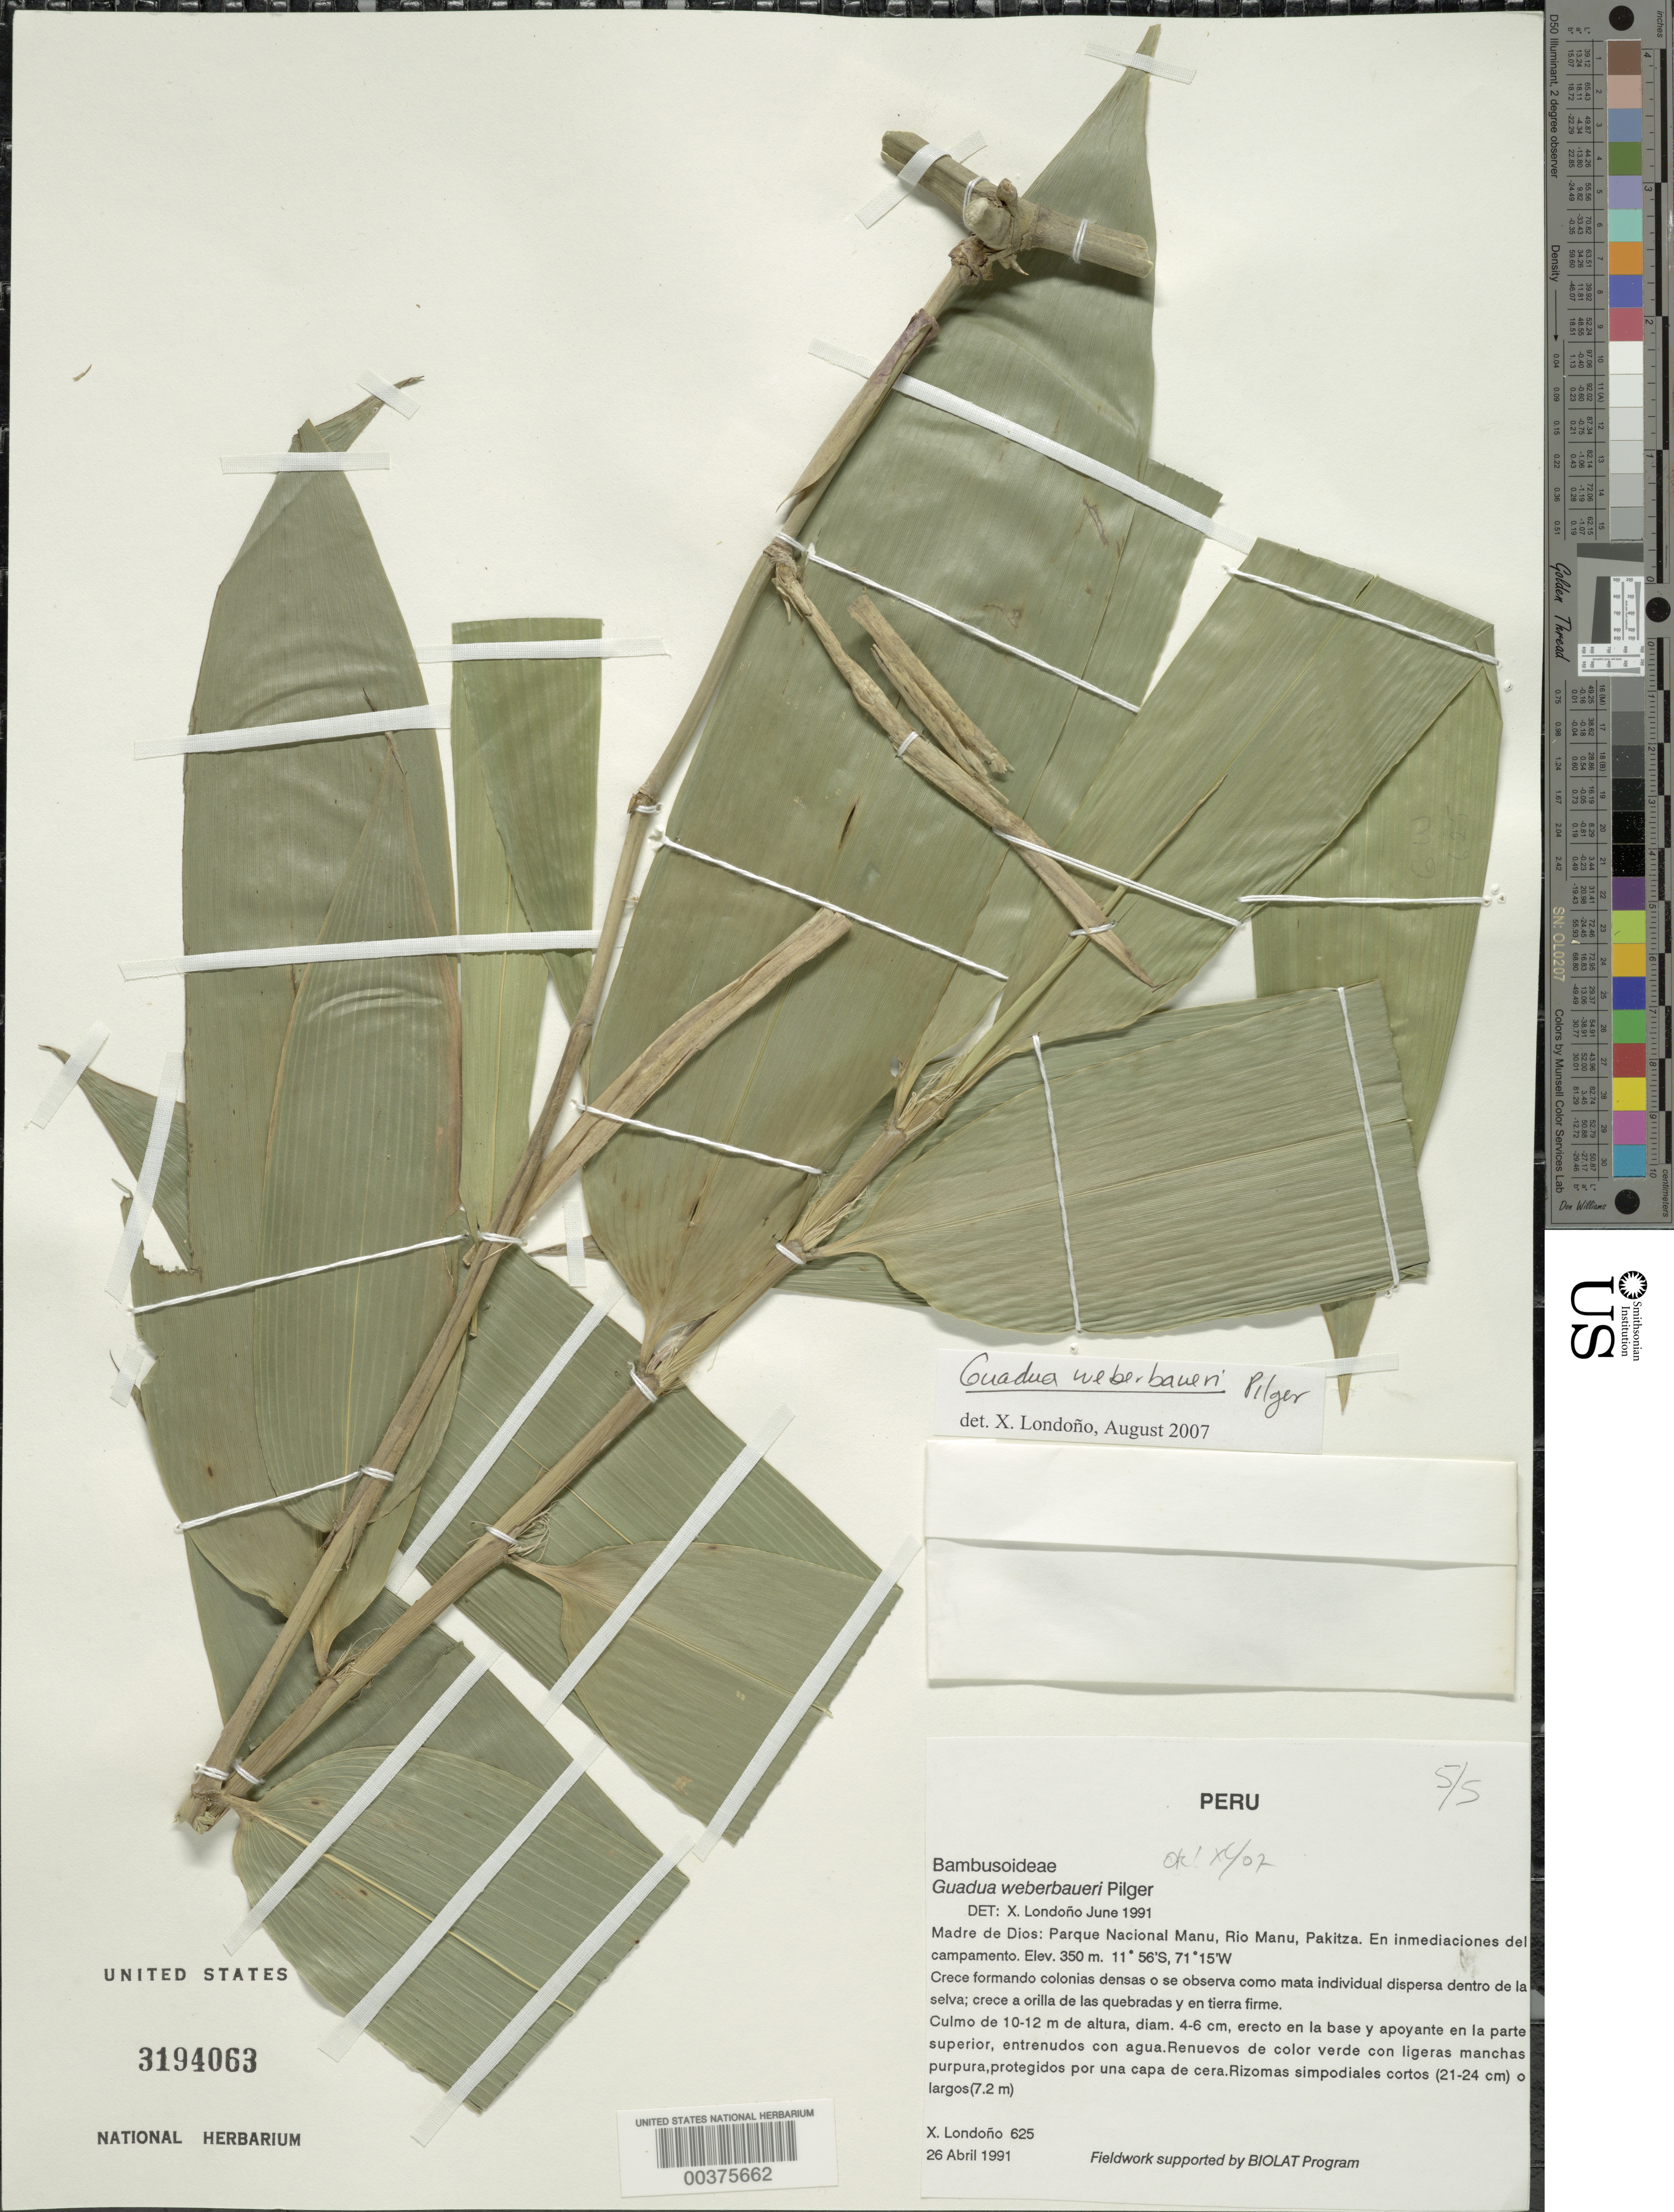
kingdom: Plantae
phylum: Tracheophyta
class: Liliopsida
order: Poales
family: Poaceae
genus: Guadua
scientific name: Guadua weberbaueri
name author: Pilg.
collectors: X. Londoño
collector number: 625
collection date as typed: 26 Apr 1991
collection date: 1991-04-26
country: Peru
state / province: Madre de Dios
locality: Parque nacional manu, rio manu, pakitza; en inmediaciones del campamento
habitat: Selva; creace a orilla de las quebradas y en tierra firme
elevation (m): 350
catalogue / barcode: US 3194063